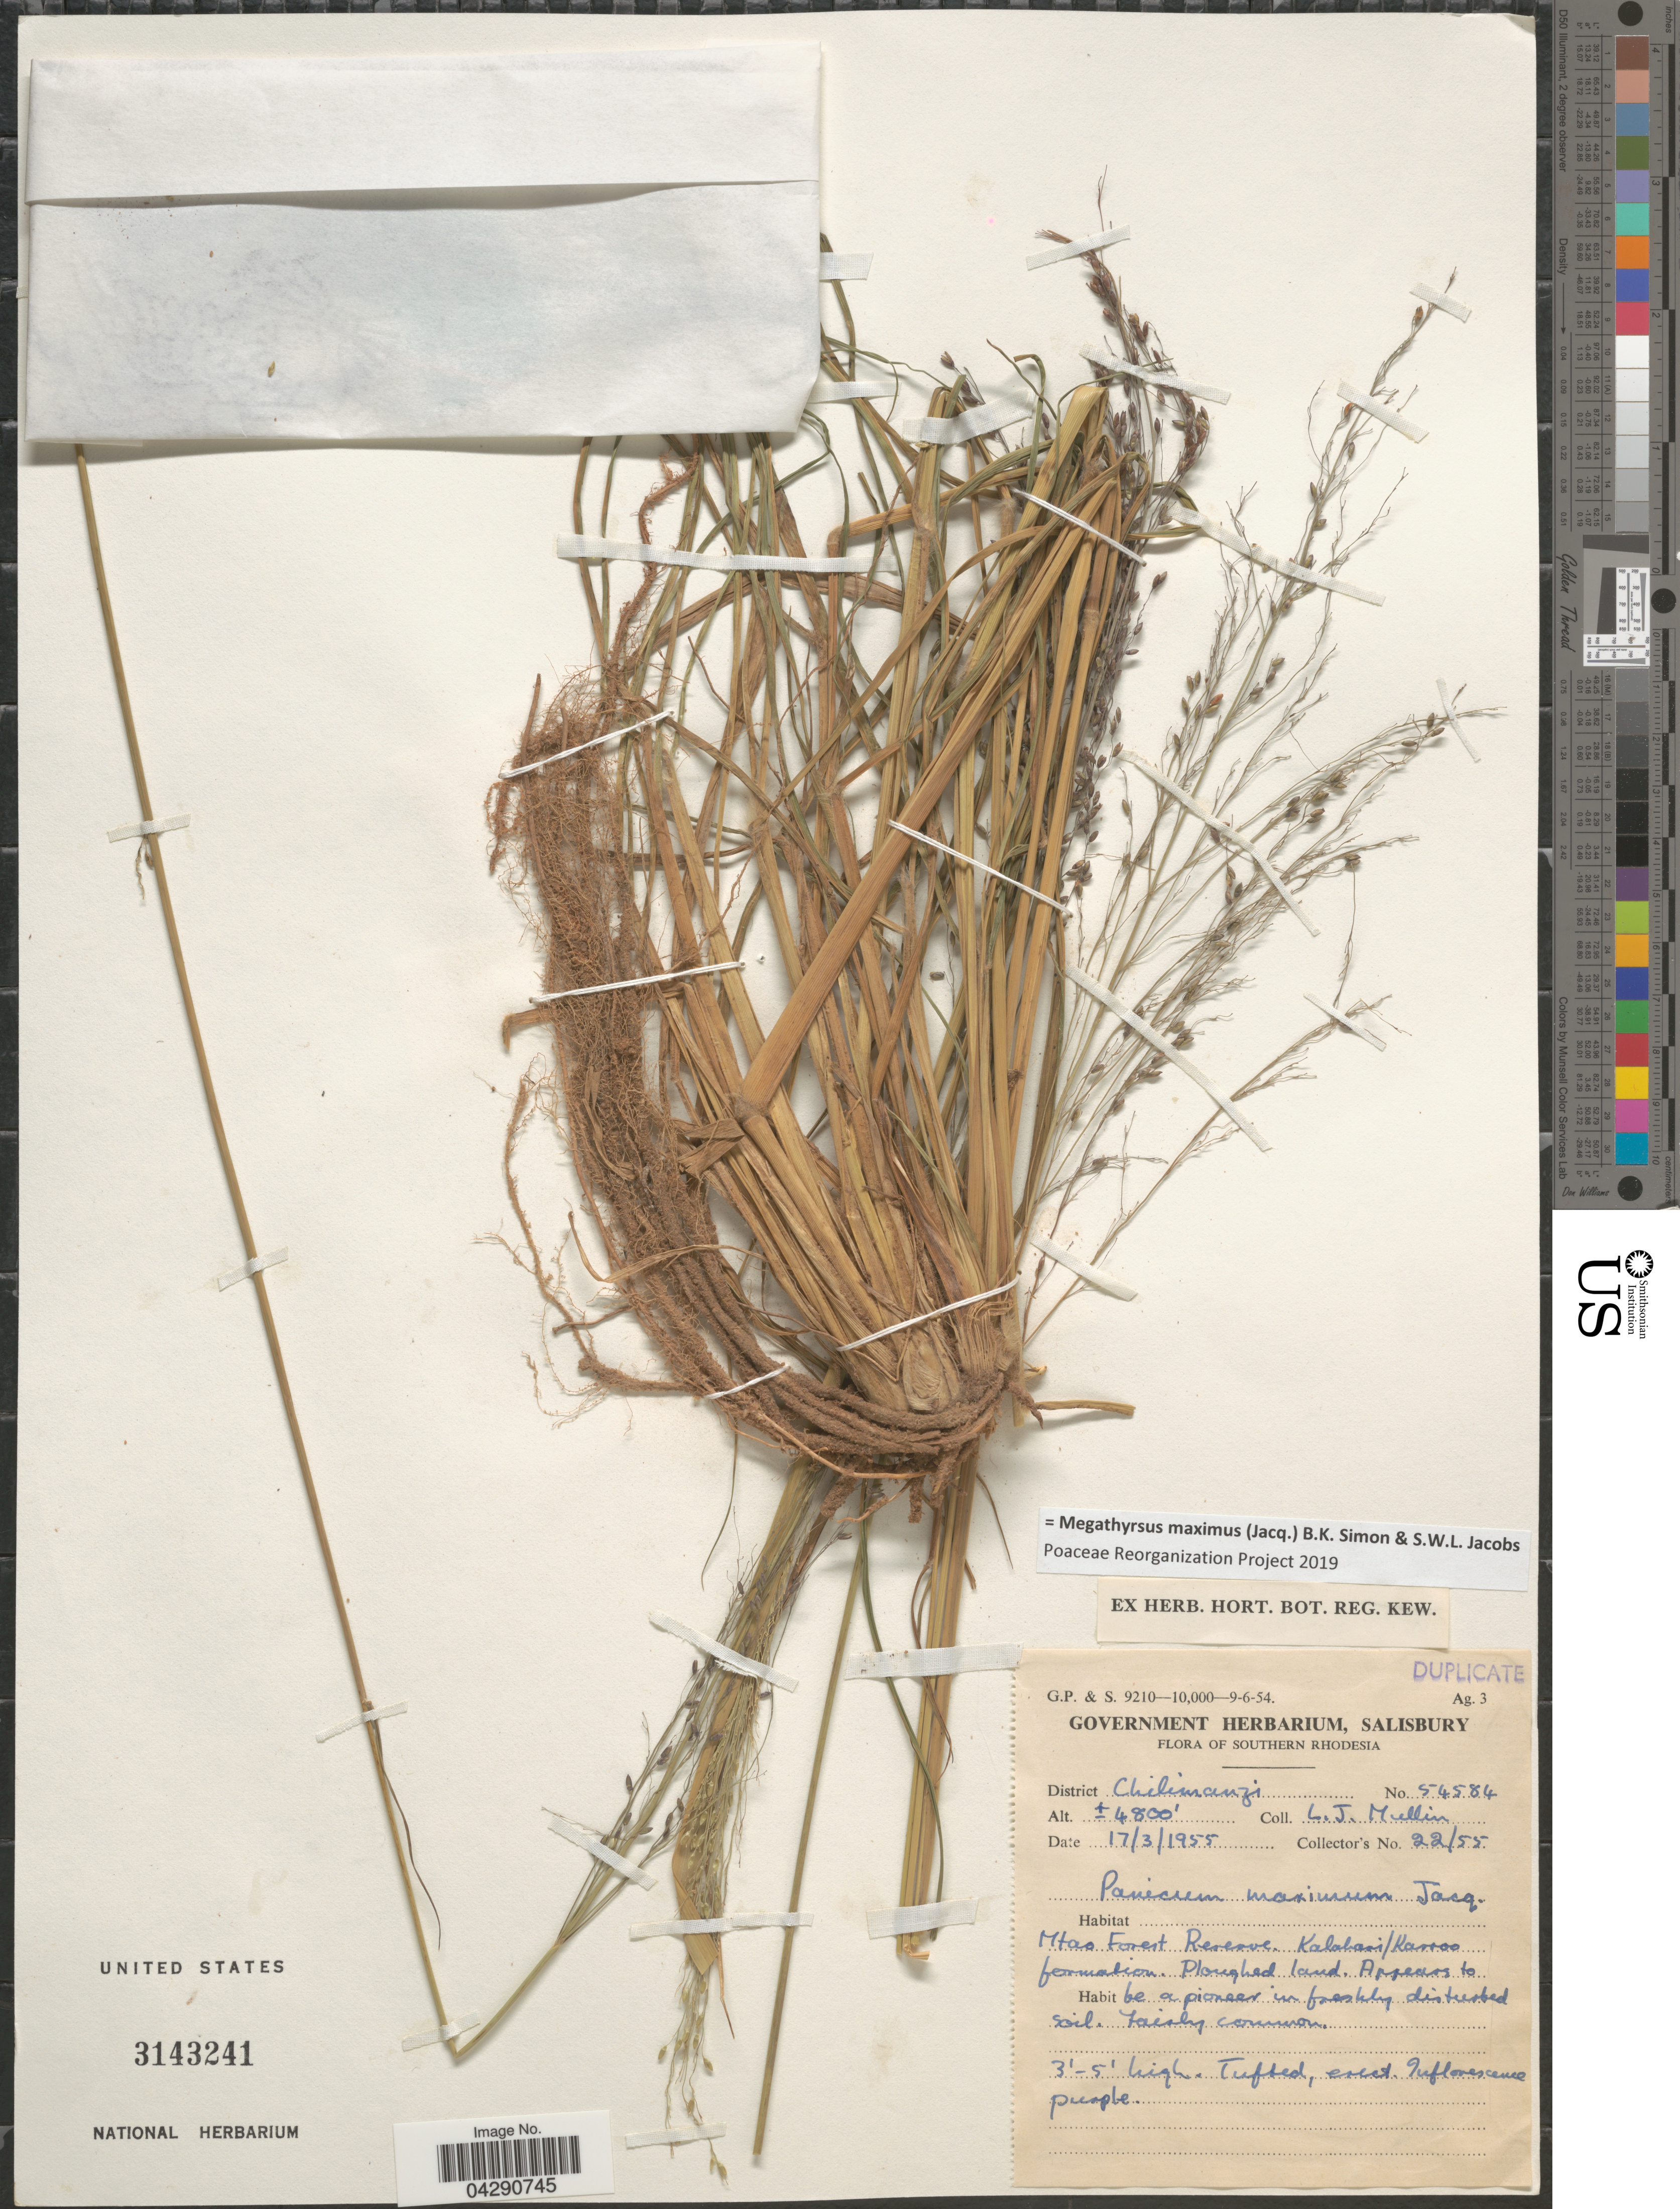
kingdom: Plantae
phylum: Tracheophyta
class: Liliopsida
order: Poales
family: Poaceae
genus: Megathyrsus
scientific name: Megathyrsus maximus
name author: (Jacq.) B.K. Simon & S.W.L. Jacobs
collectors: L. Mullin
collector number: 22/55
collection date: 1955-03-17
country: Zimbabwe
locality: Southern Rhodesia. District Chilimanzi. Mtao Forest Reserve Kalahari/Karroo formation.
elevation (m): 1463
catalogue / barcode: US 3143241